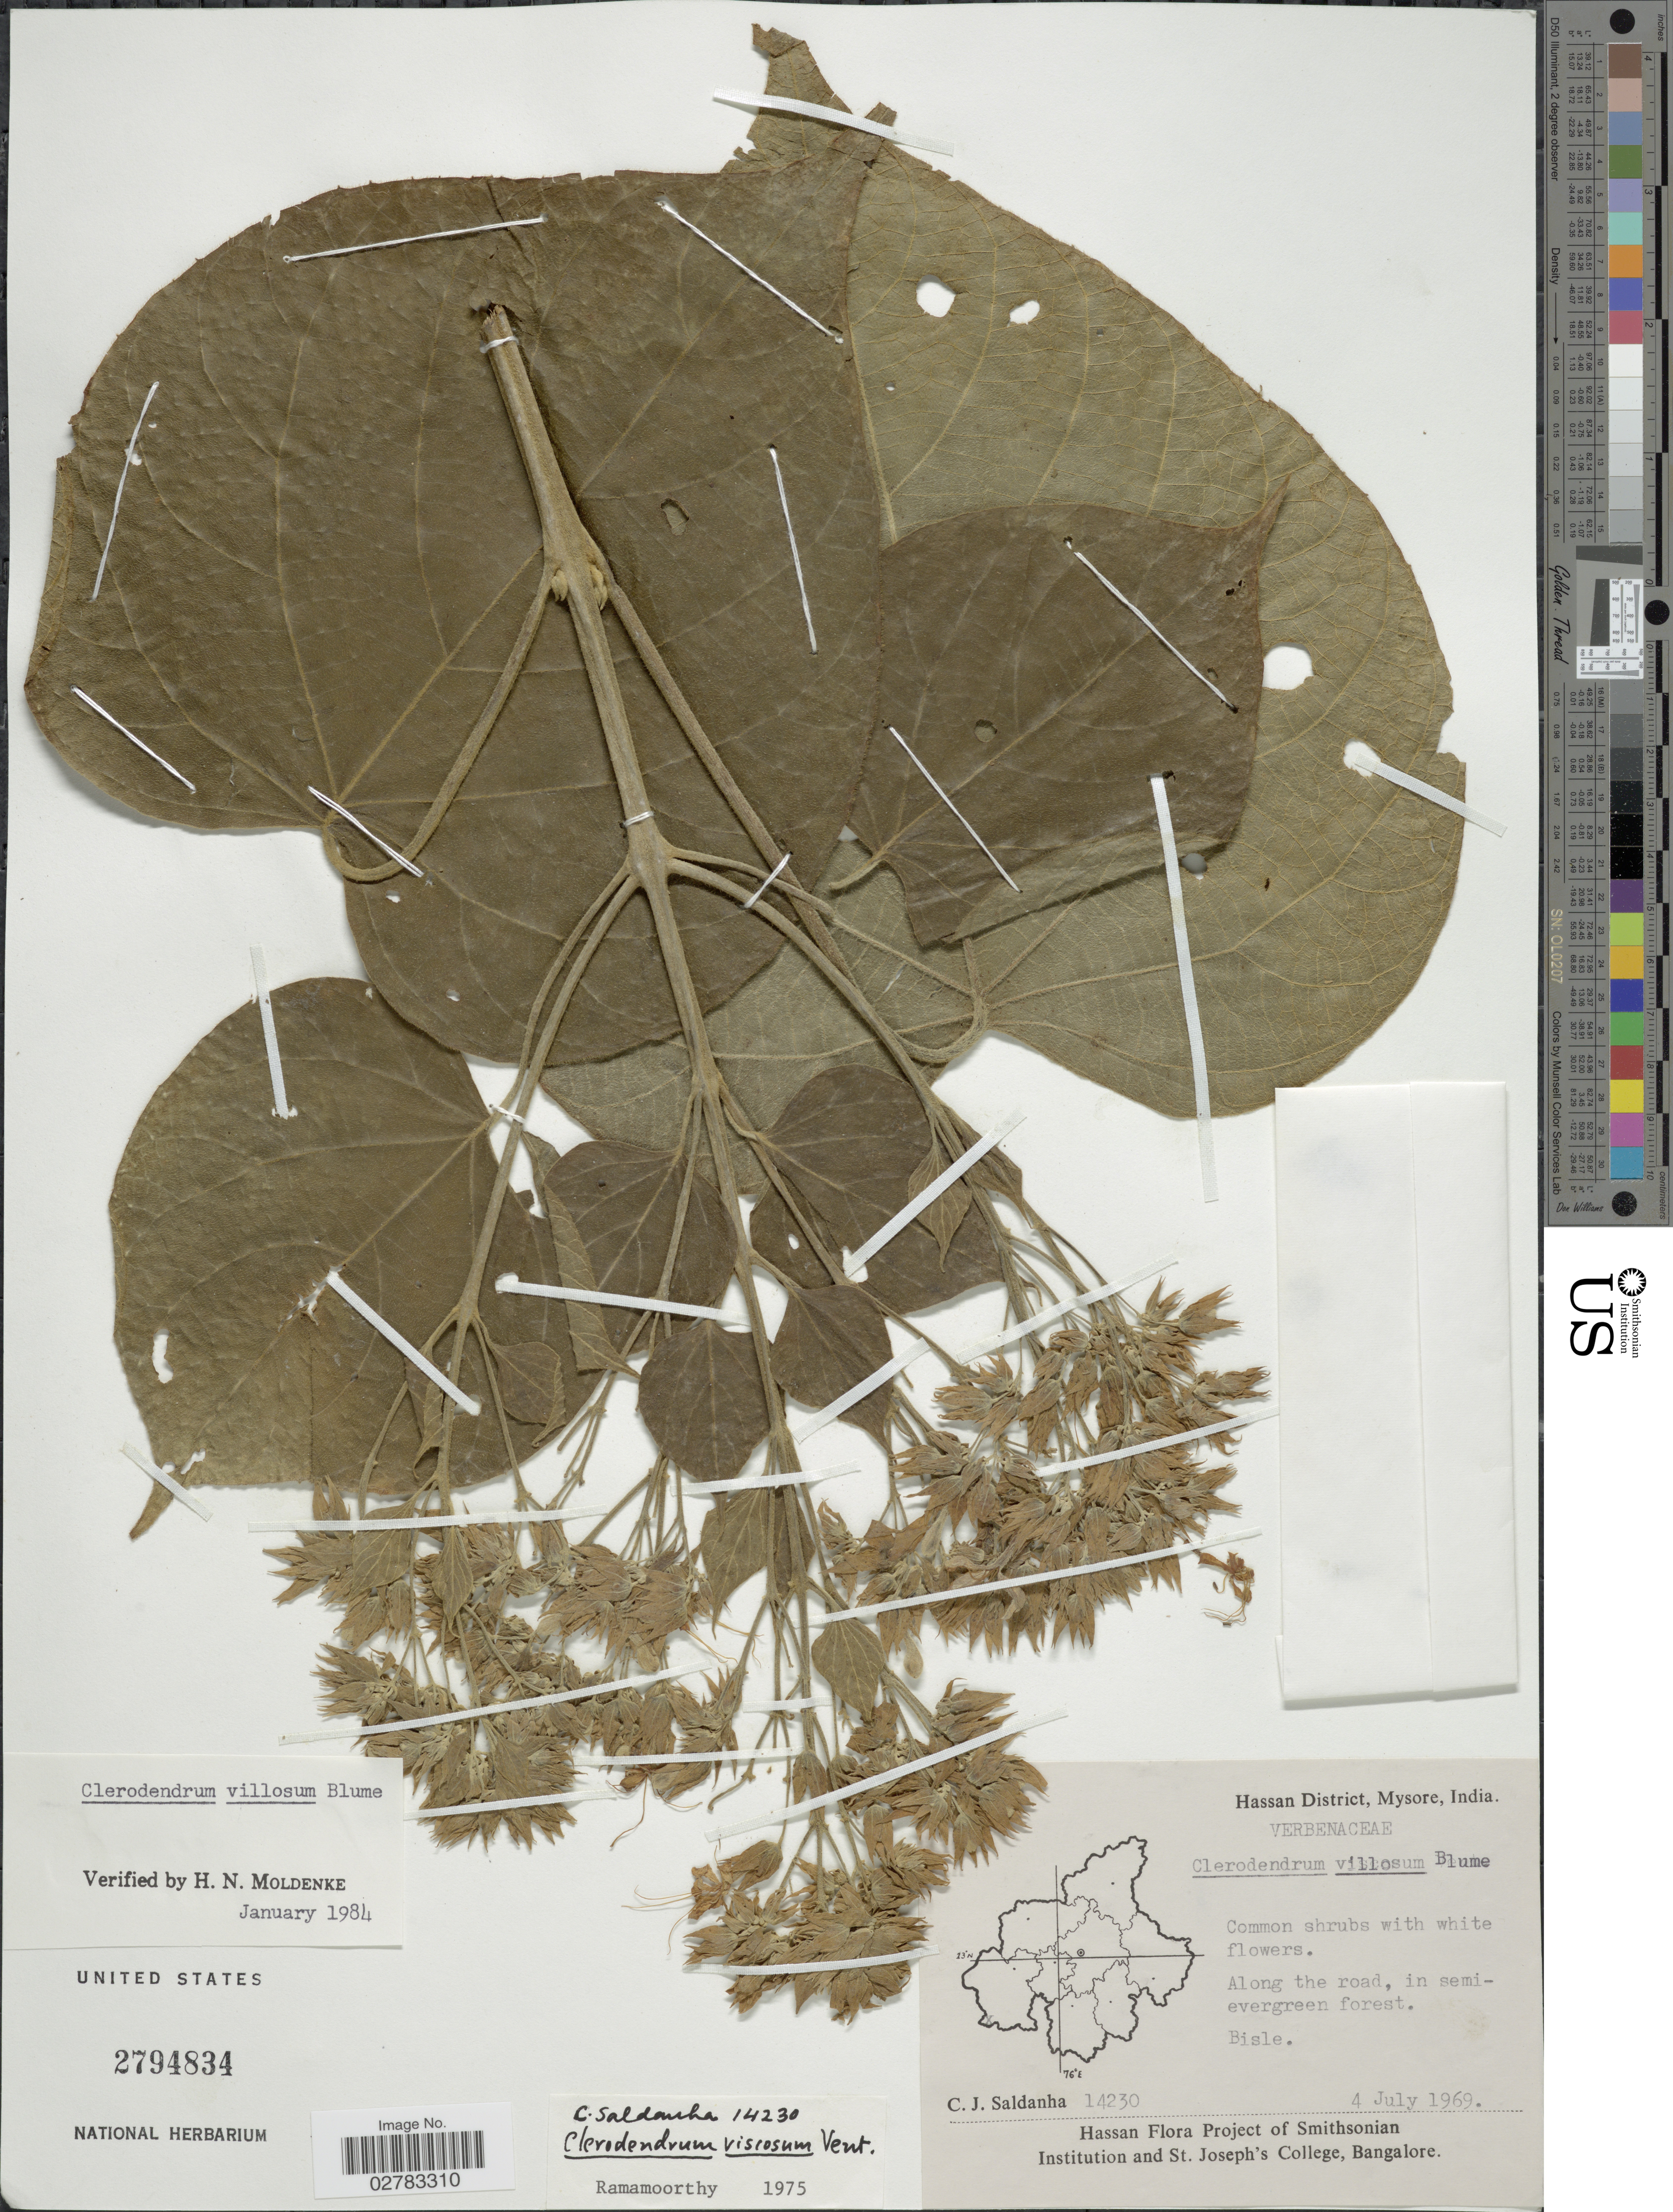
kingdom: Plantae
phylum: Tracheophyta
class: Magnoliopsida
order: Lamiales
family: Lamiaceae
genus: Clerodendrum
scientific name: Clerodendrum villosum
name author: Blume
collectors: C. J. Saldanha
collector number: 14230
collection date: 1969-07-04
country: India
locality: Hassan District, Mysore, Bisle.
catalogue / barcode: US 2794834